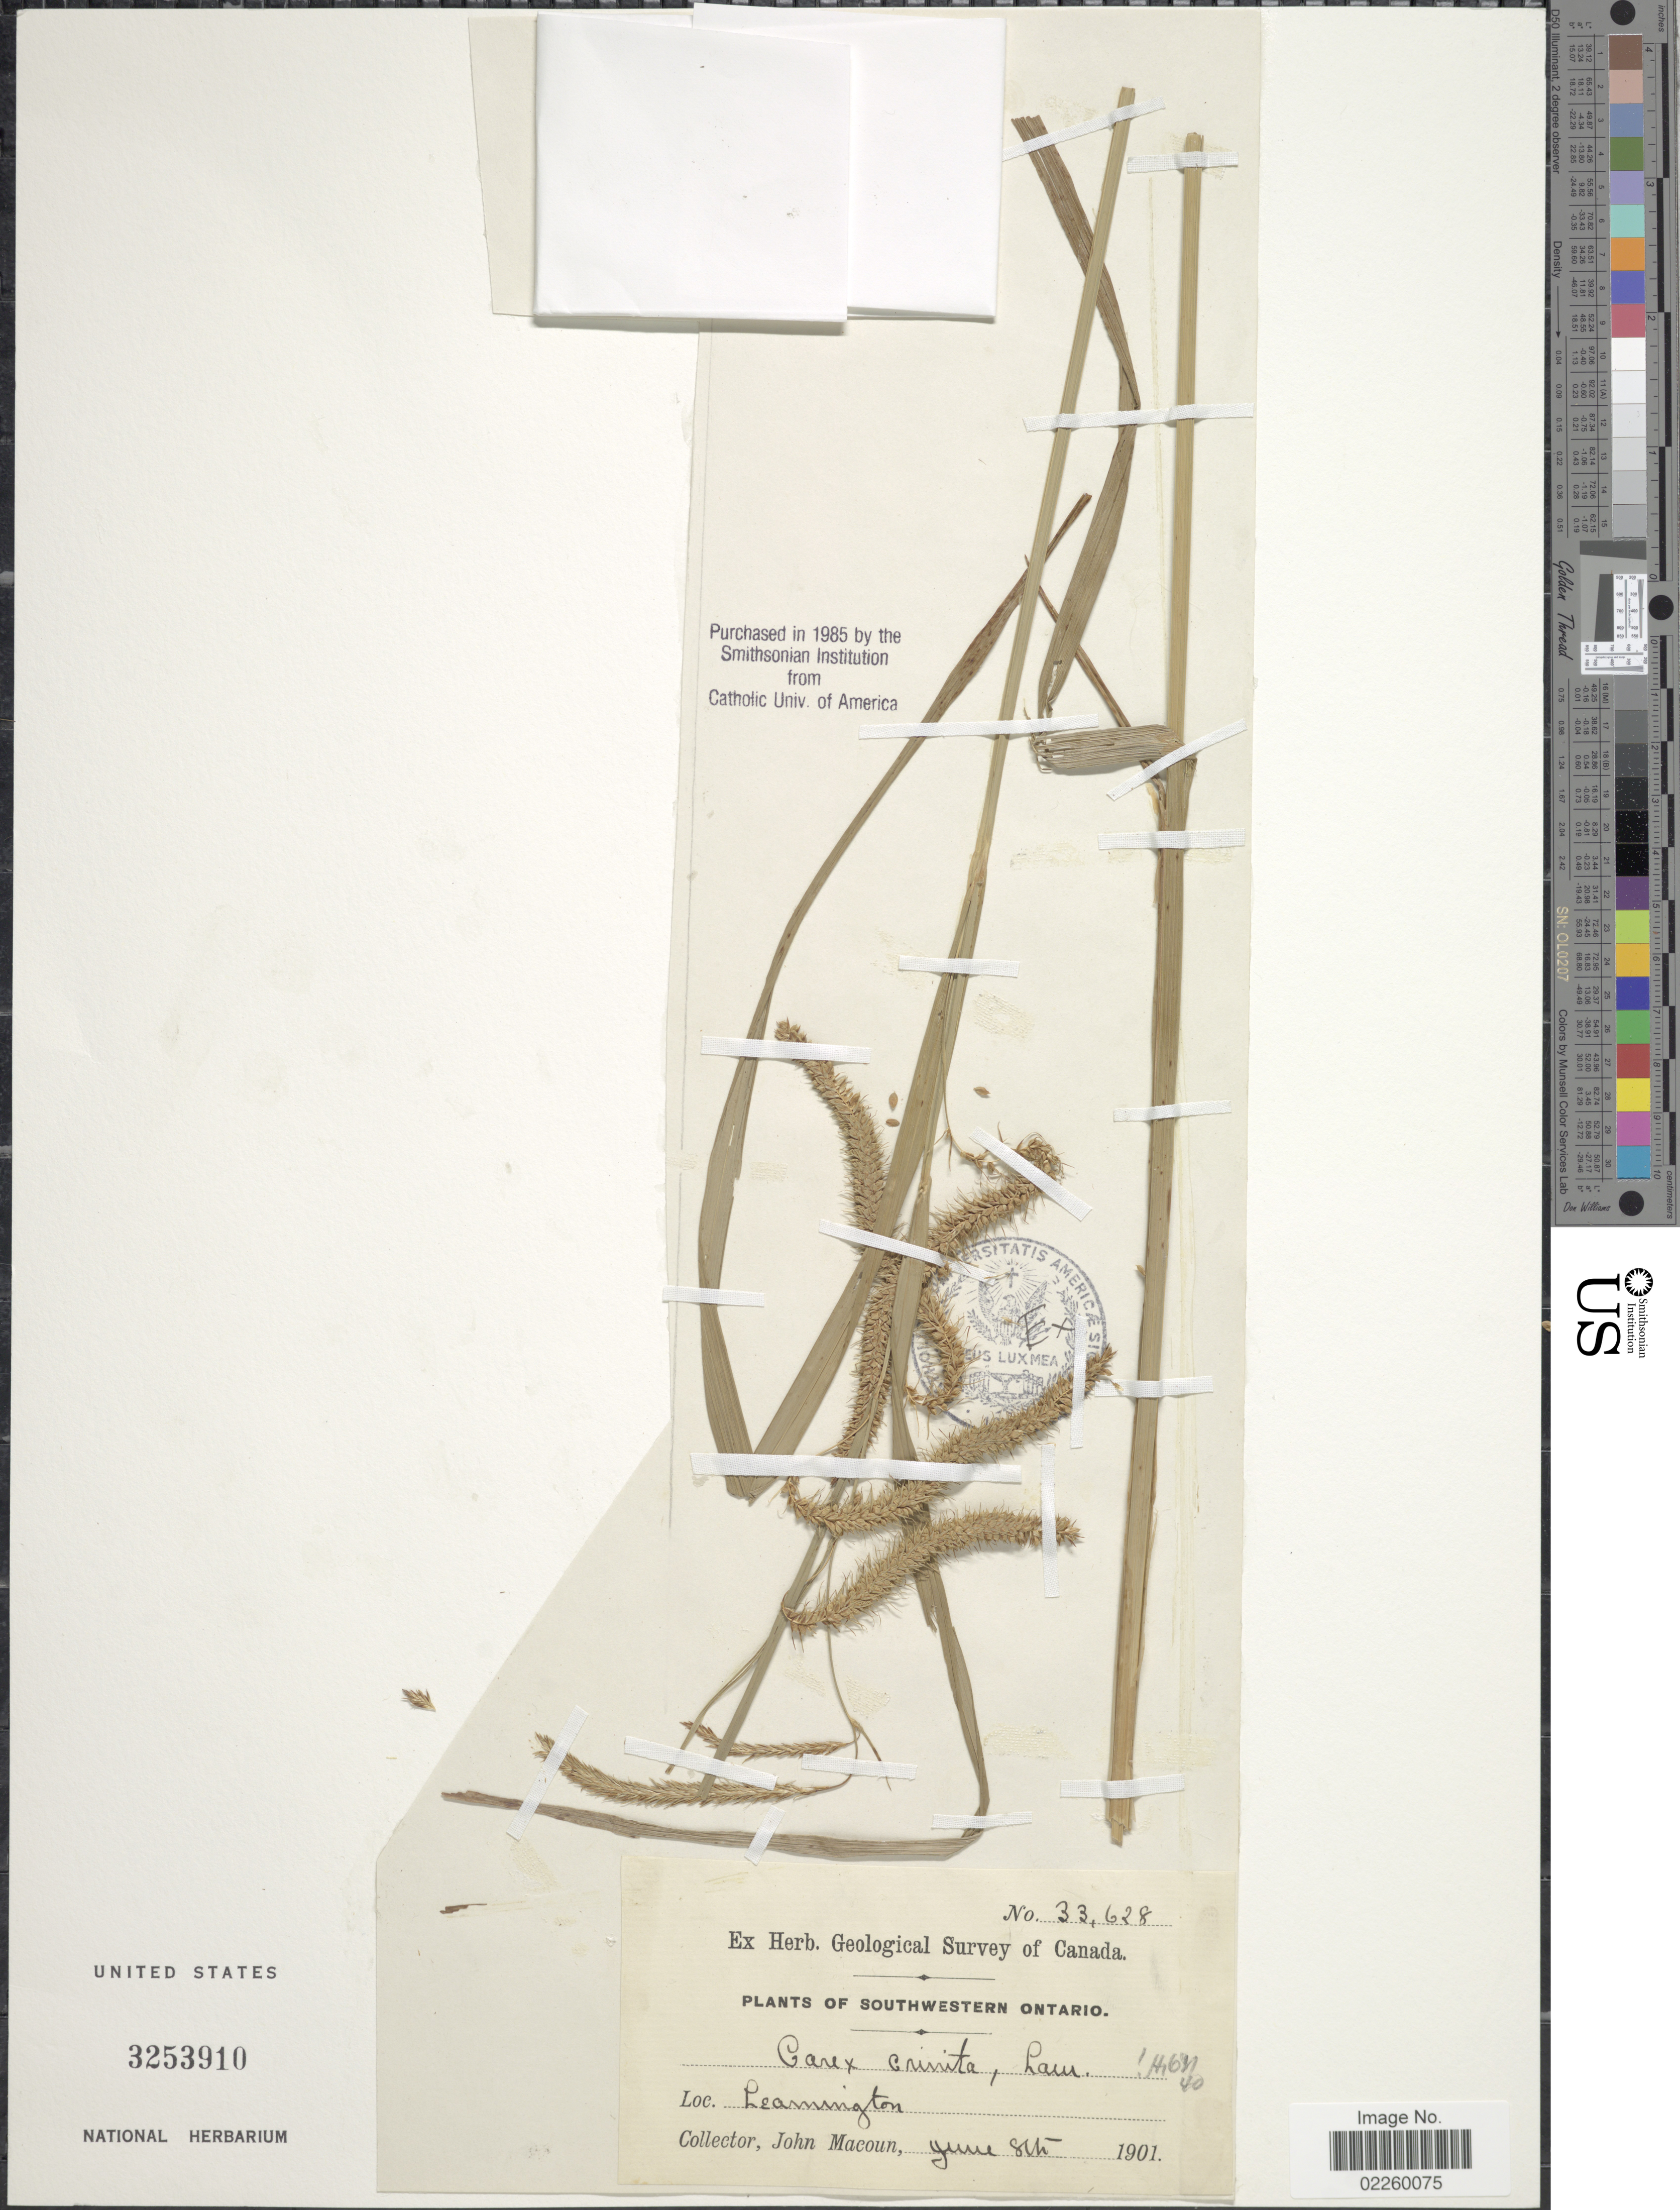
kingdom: Plantae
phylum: Tracheophyta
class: Liliopsida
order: Poales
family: Cyperaceae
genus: Carex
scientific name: Carex crinita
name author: Lam.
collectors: J. Macoun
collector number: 33628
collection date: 1901-06-08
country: Canada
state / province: Ontario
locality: Southwestern Ontario. Leamington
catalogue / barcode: US 3253910